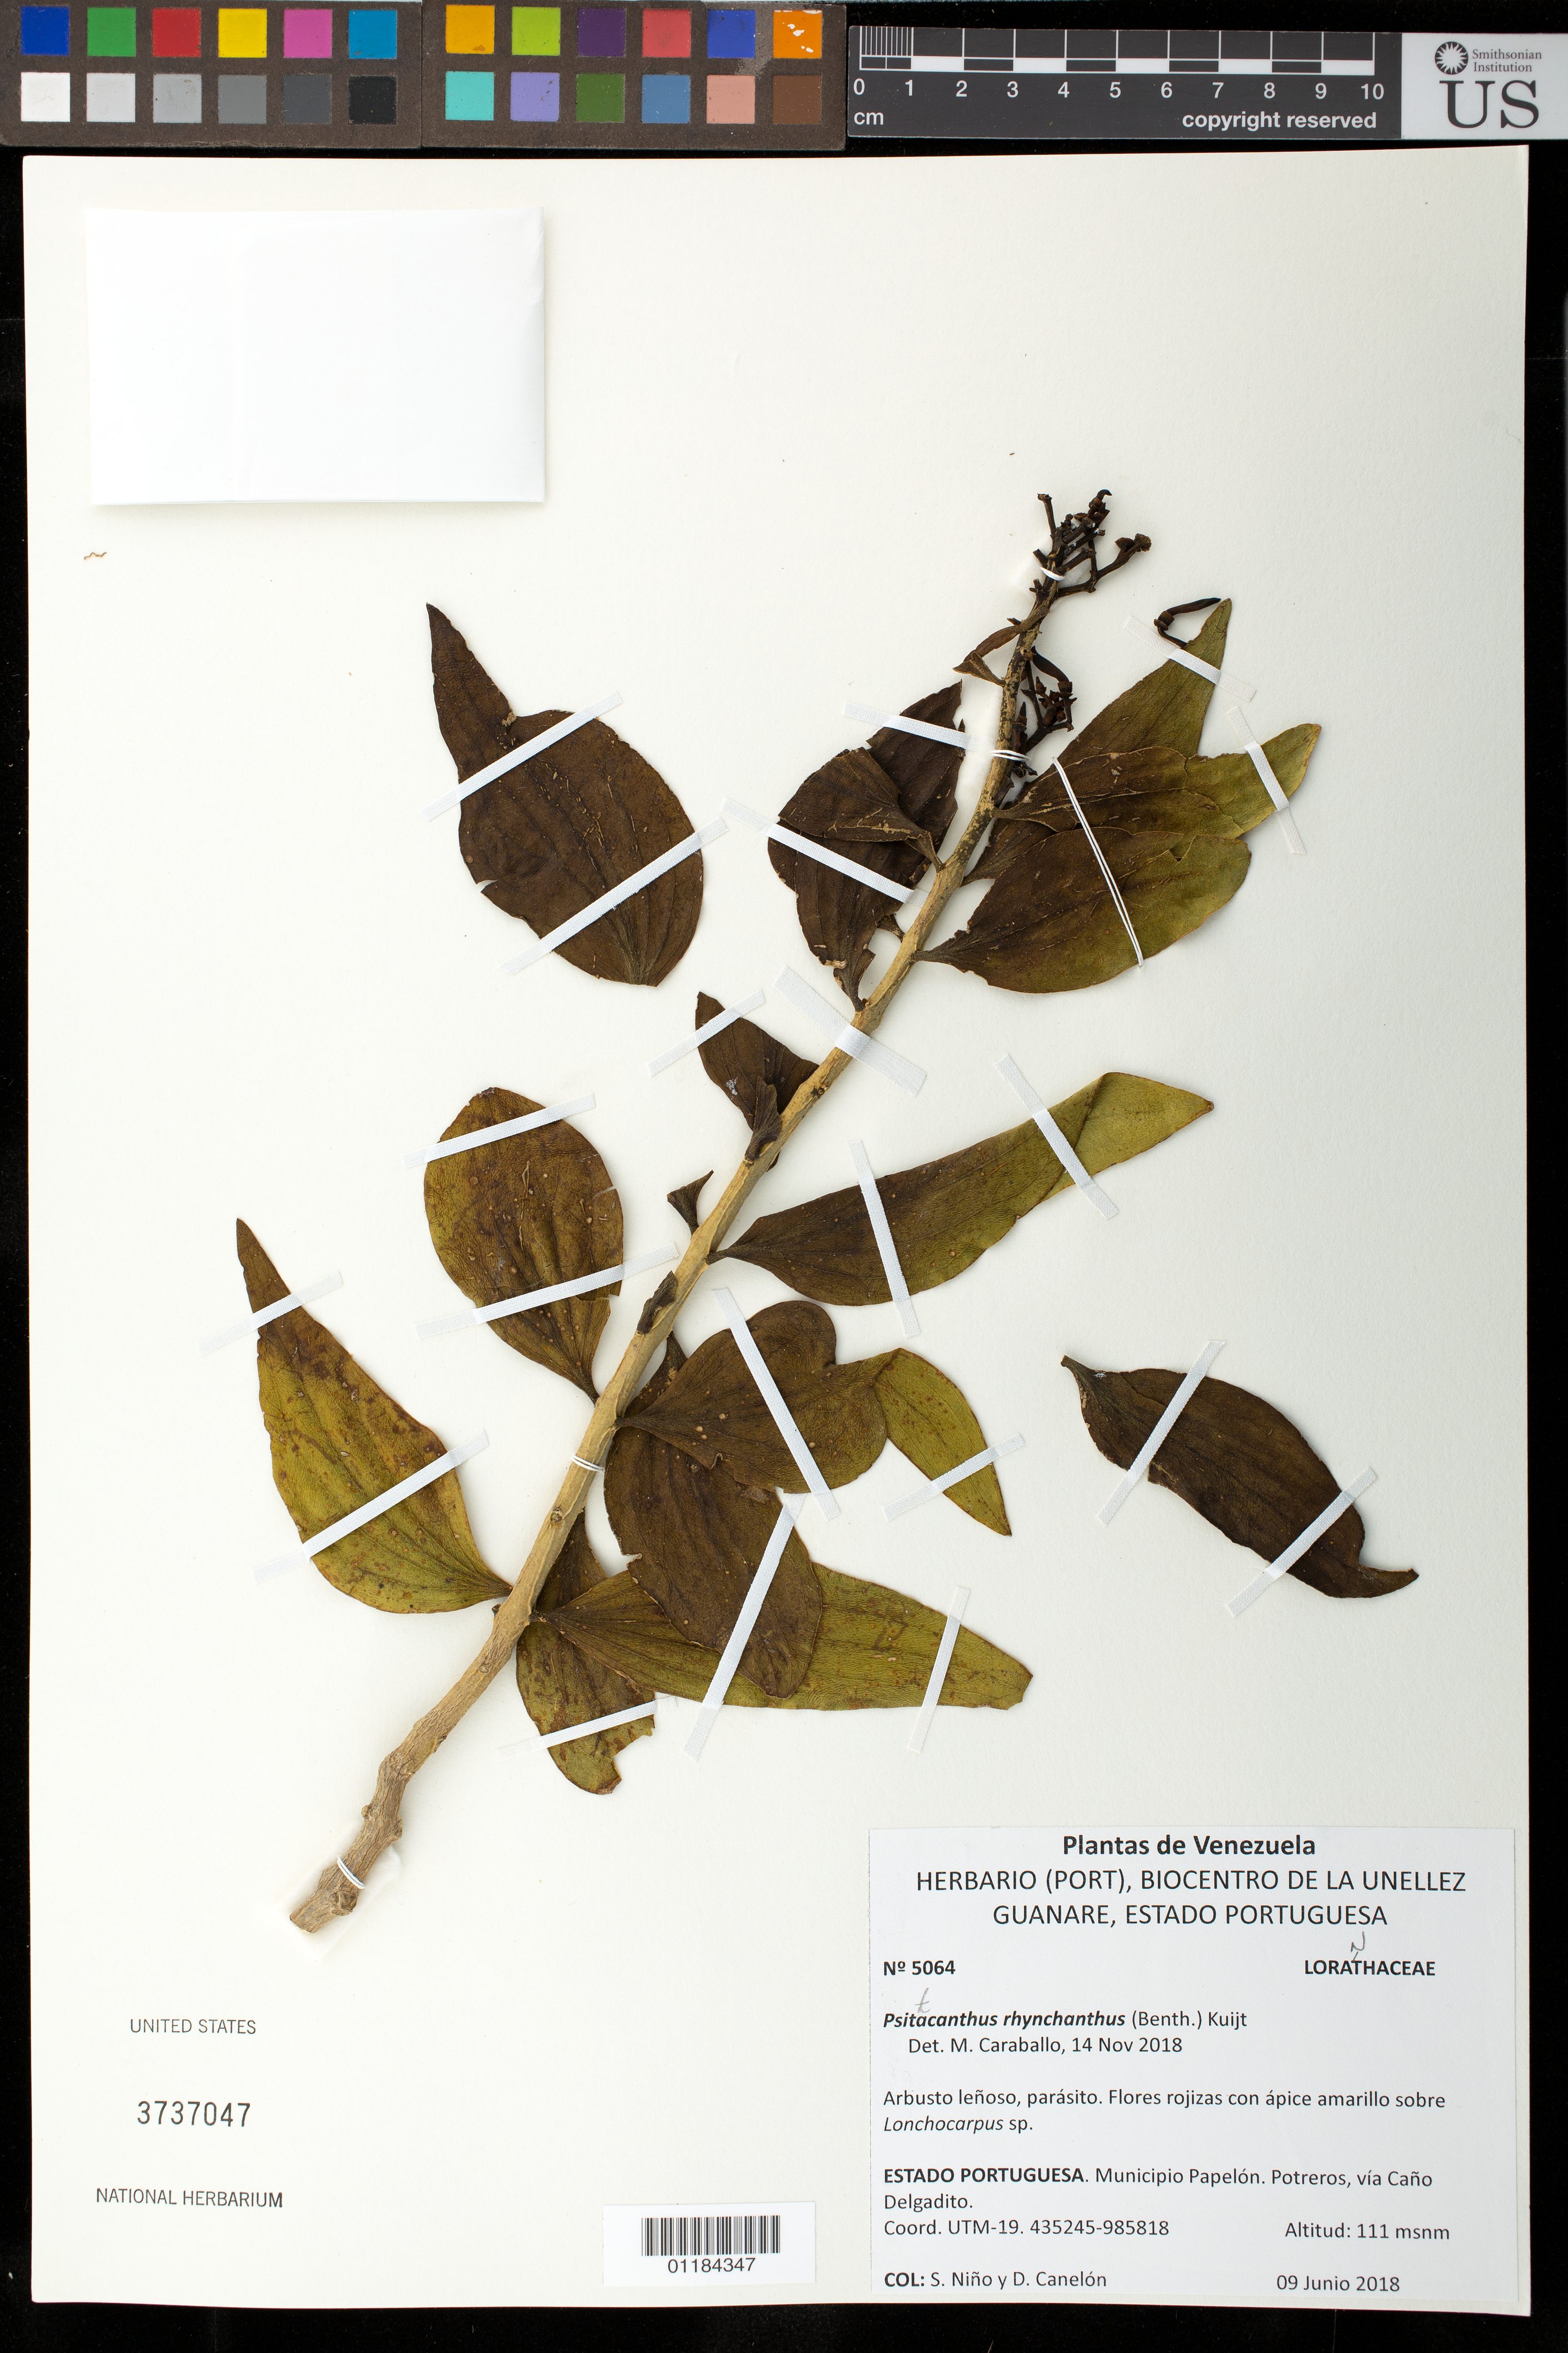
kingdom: Plantae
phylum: Tracheophyta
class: Magnoliopsida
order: Santalales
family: Loranthaceae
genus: Psittacanthus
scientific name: Psittacanthus rhynchanthus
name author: (Benth.) Kuijt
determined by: Caraballo-Ortiz, Marcos A., (MISS), University of Mississippi (UNITED STATES)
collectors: S. M. Niño & D. Canelón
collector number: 5064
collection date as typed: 09 Junio 2018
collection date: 2018-06-09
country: Venezuela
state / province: Portuguesa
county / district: Papelon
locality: Potreros, via Cano Delgadito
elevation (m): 111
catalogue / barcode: US 3737047